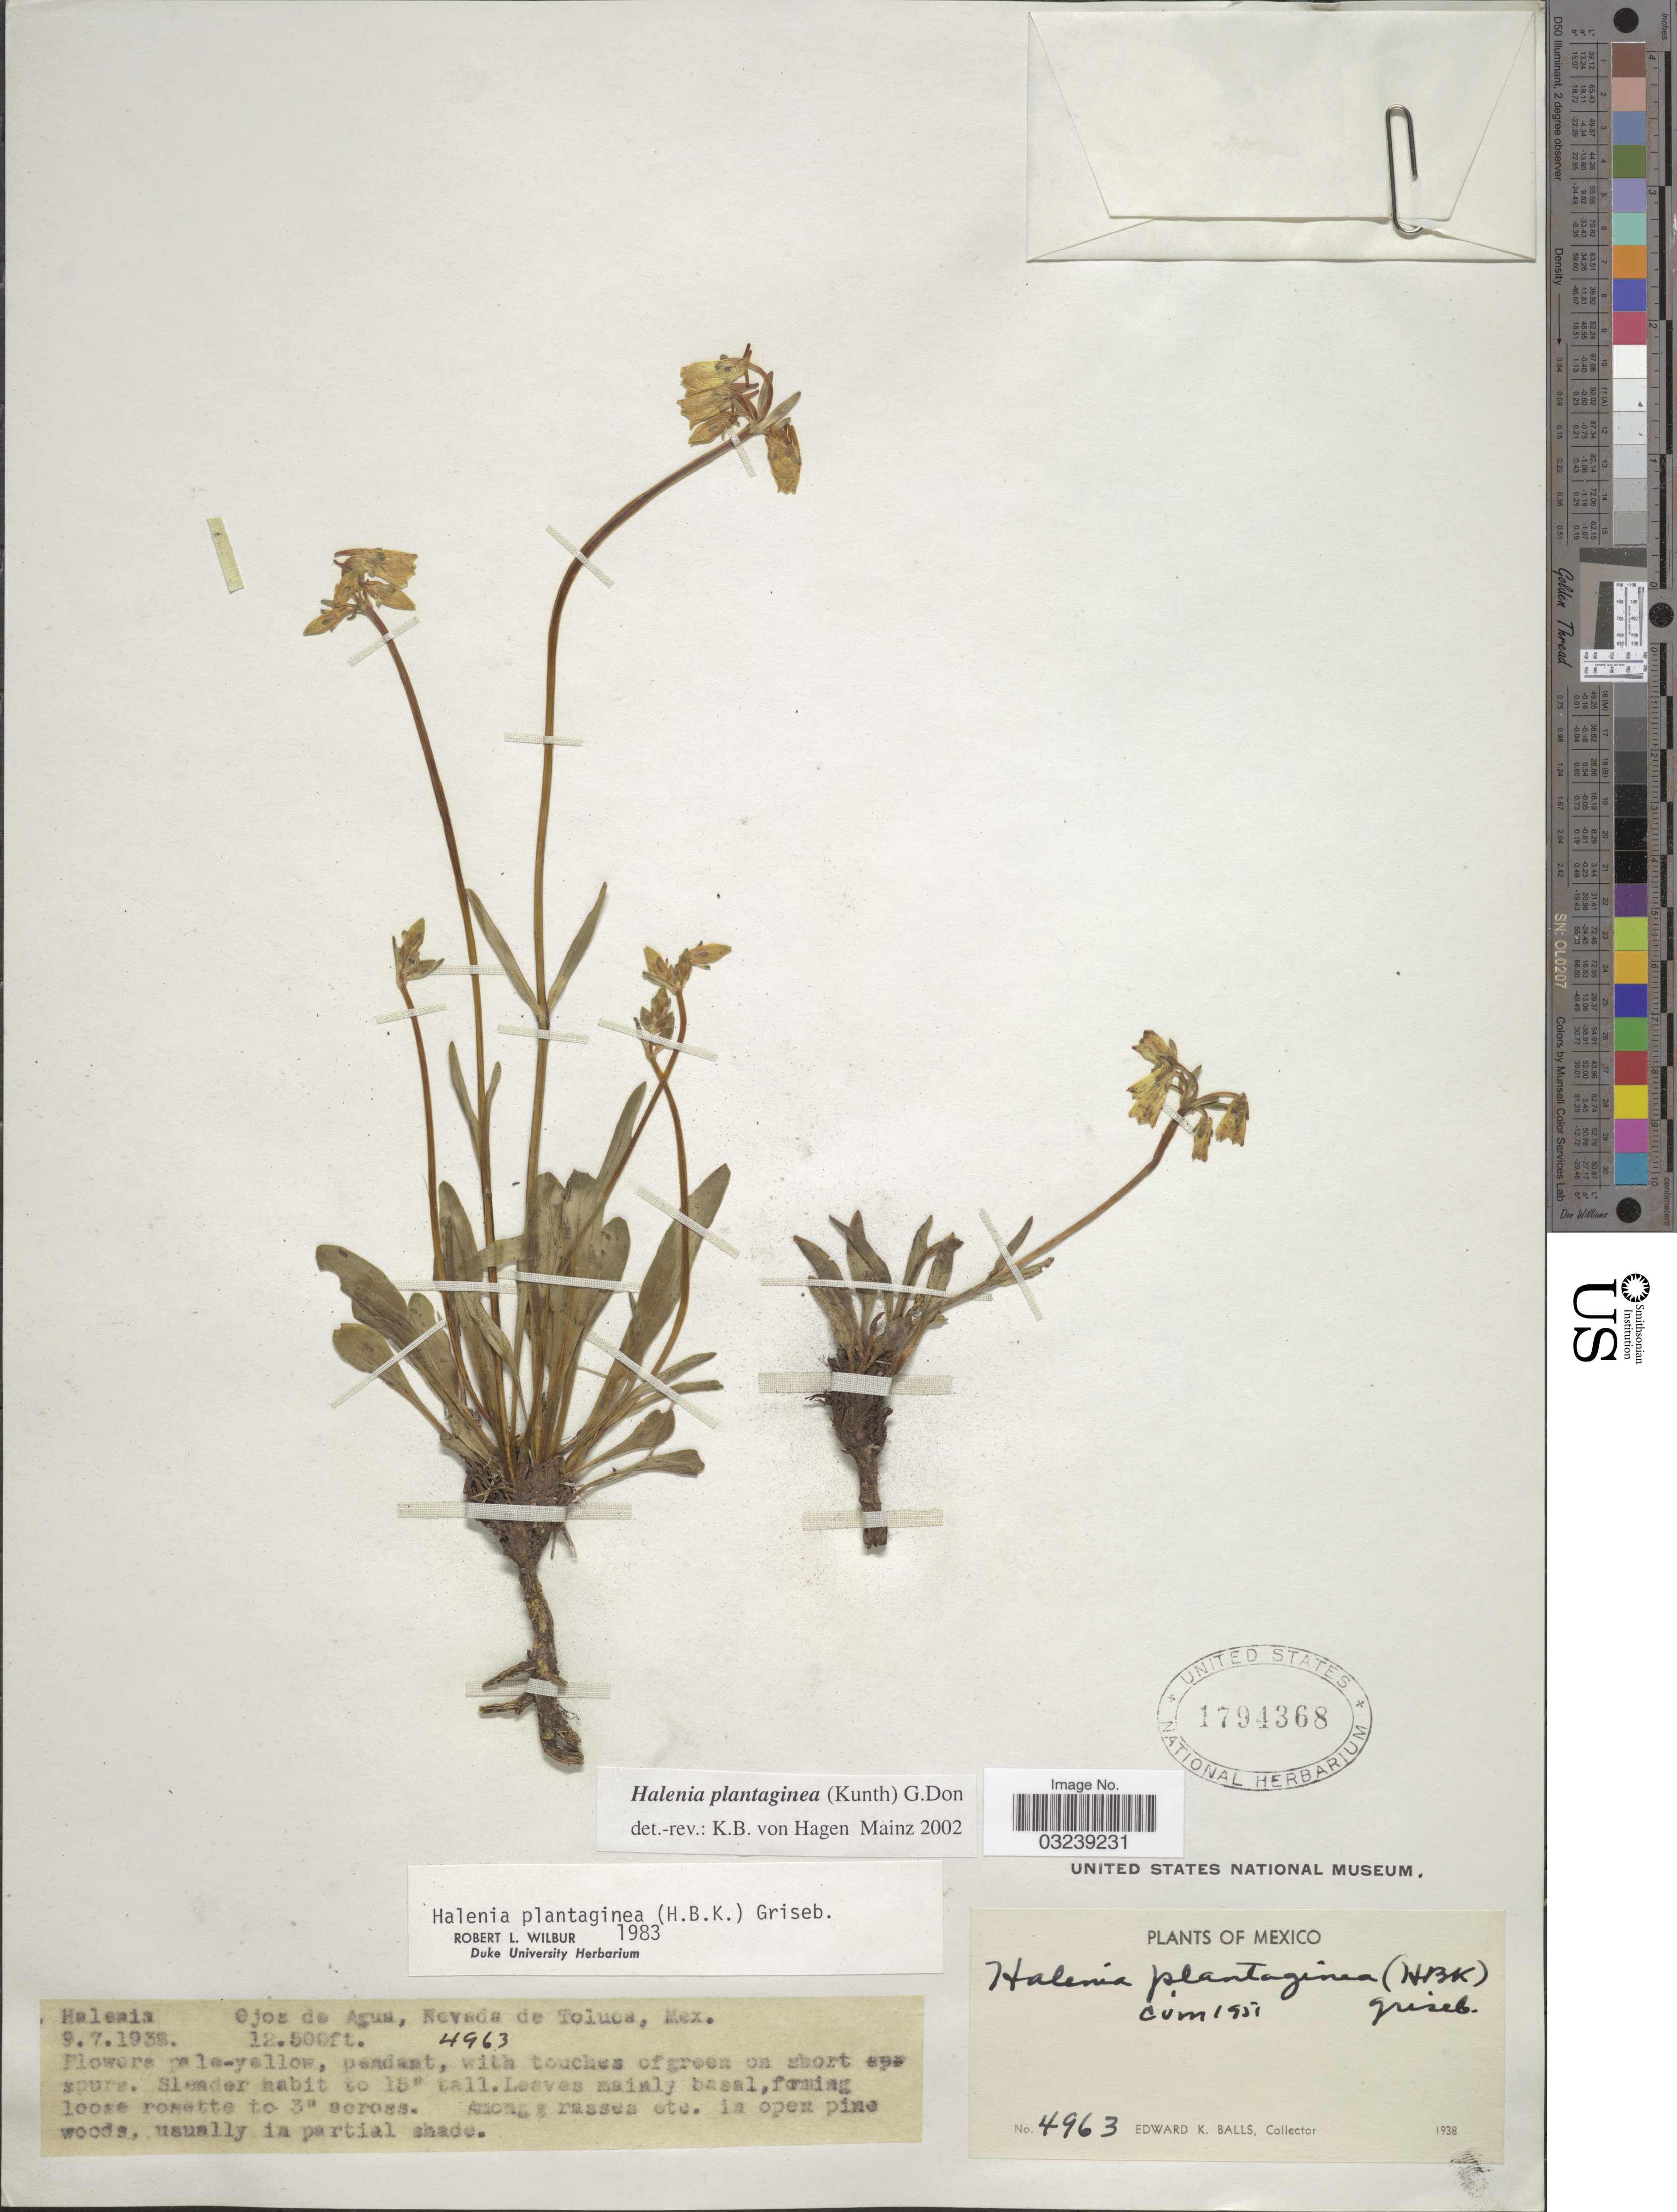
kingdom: Plantae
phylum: Tracheophyta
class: Magnoliopsida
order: Gentianales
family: Gentianaceae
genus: Halenia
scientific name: Halenia plantaginea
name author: (Kunth) G. Don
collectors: E. K. Balls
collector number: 4963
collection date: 1938-07-09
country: Mexico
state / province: México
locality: Ojos de Agua, Nevada de Toluca.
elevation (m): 3810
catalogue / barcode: US 1794368